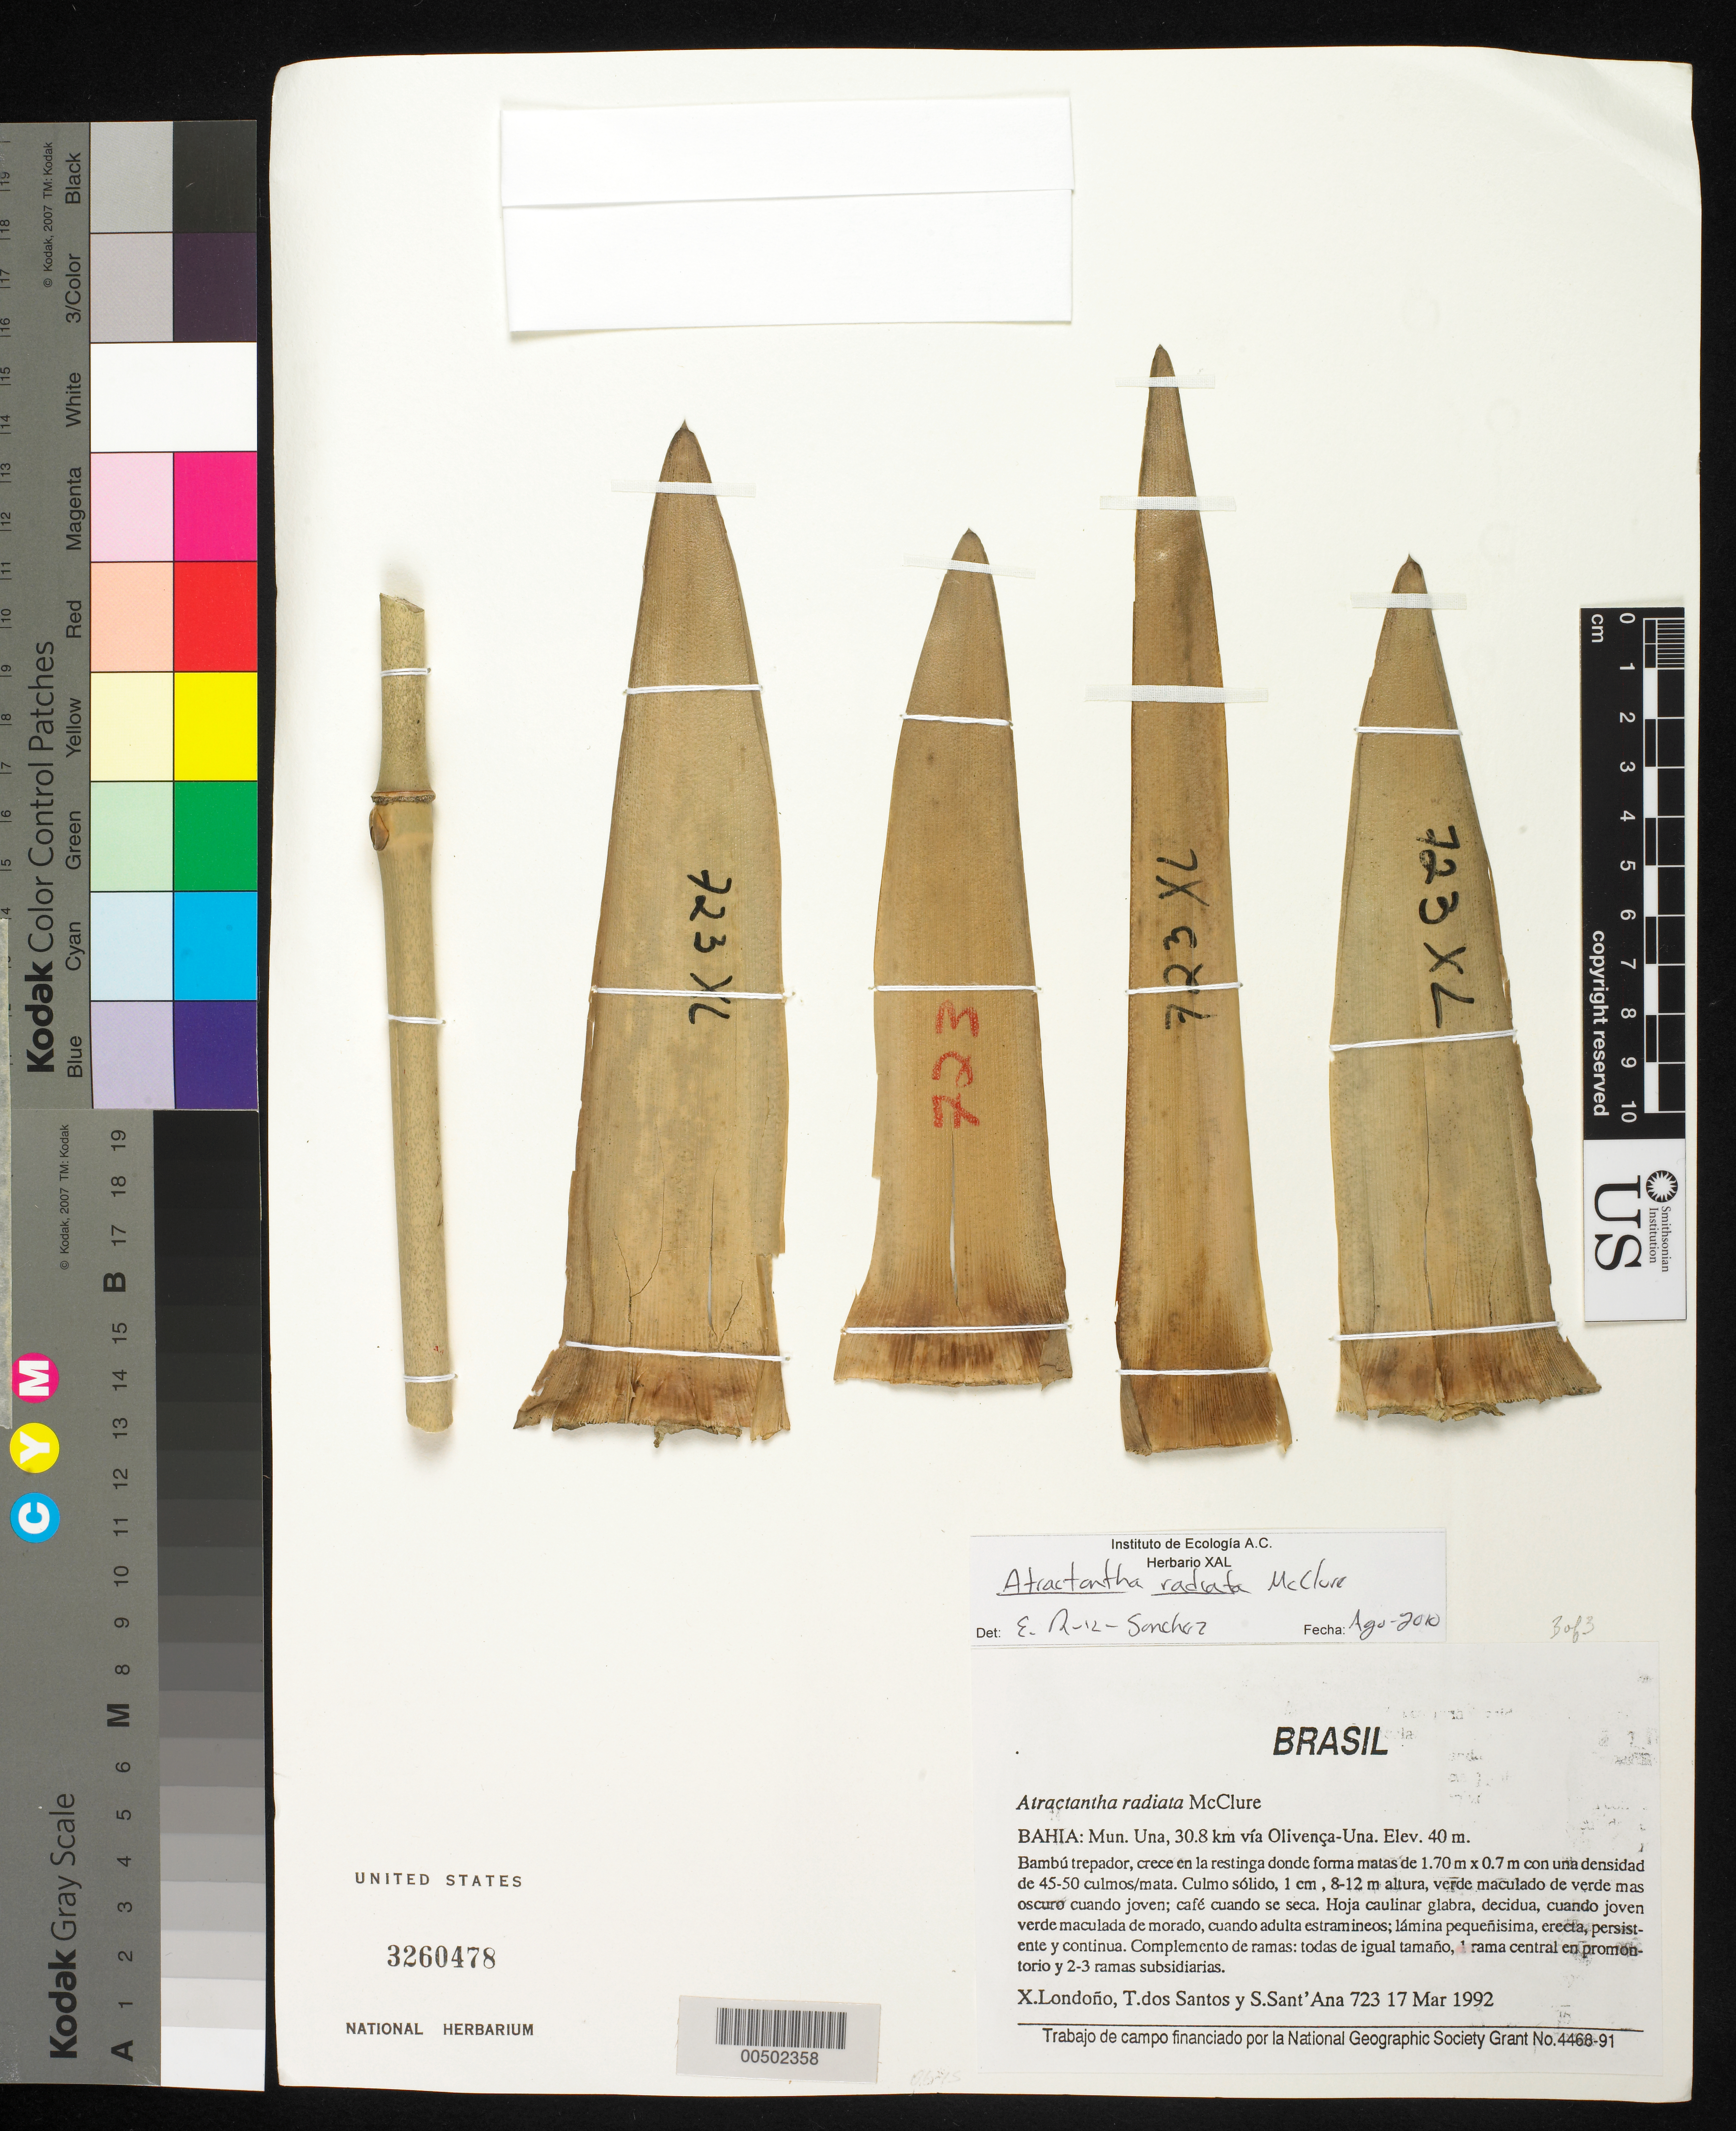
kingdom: Plantae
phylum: Tracheophyta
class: Liliopsida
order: Poales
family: Poaceae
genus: Atractantha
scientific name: Atractantha radiata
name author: McClure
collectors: X. Londoño, T. S. Santos & S. C. Sant' Ana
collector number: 723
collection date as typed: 17 Mar 1992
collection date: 1992-03-17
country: Brazil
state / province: Bahia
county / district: Una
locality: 30.8 km via olivenca - una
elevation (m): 40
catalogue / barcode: US 3260478